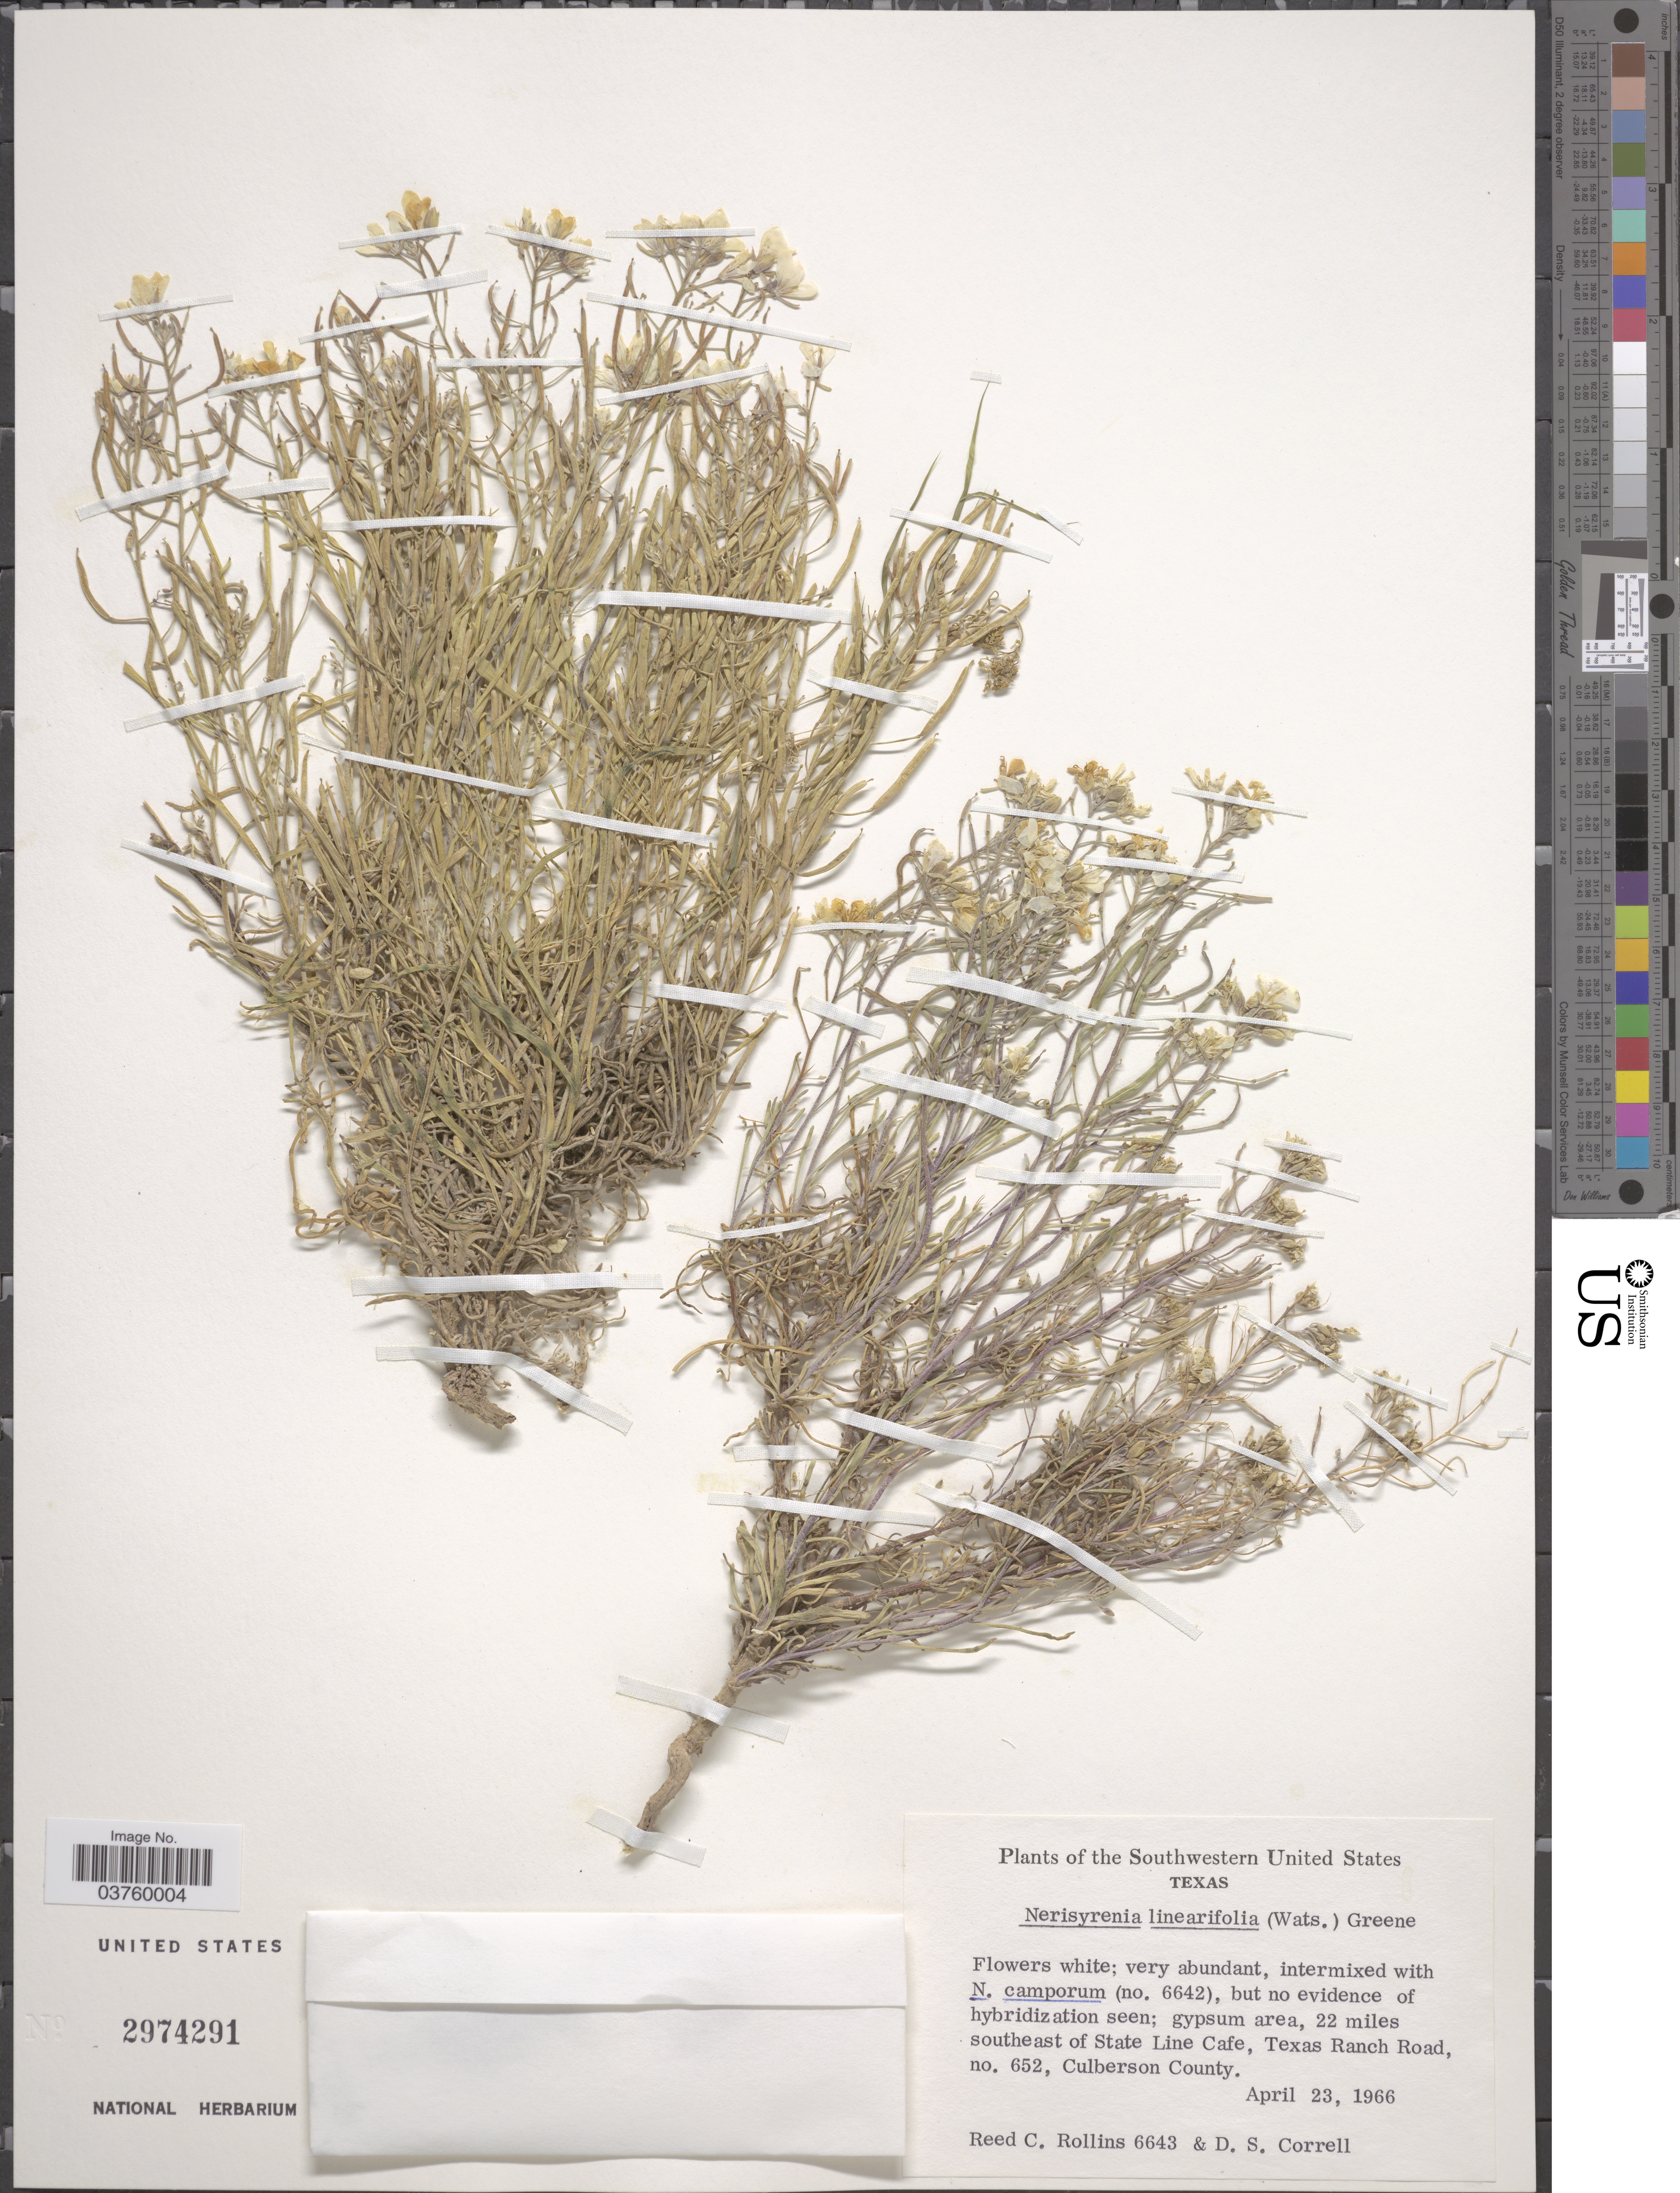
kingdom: Plantae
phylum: Tracheophyta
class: Magnoliopsida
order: Brassicales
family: Brassicaceae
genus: Nerisyrenia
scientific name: Nerisyrenia linearifolia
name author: (S. Watson) Greene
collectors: R. C. Rollins & D. S. Correll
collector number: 6643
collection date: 1966-04-23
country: United States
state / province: Texas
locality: The Southwestern United States. 22 miles southeast of State Line Cafe, Texas Ranch Road, no. 652, Culberson County.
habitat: gypsum area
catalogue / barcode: US 2974291